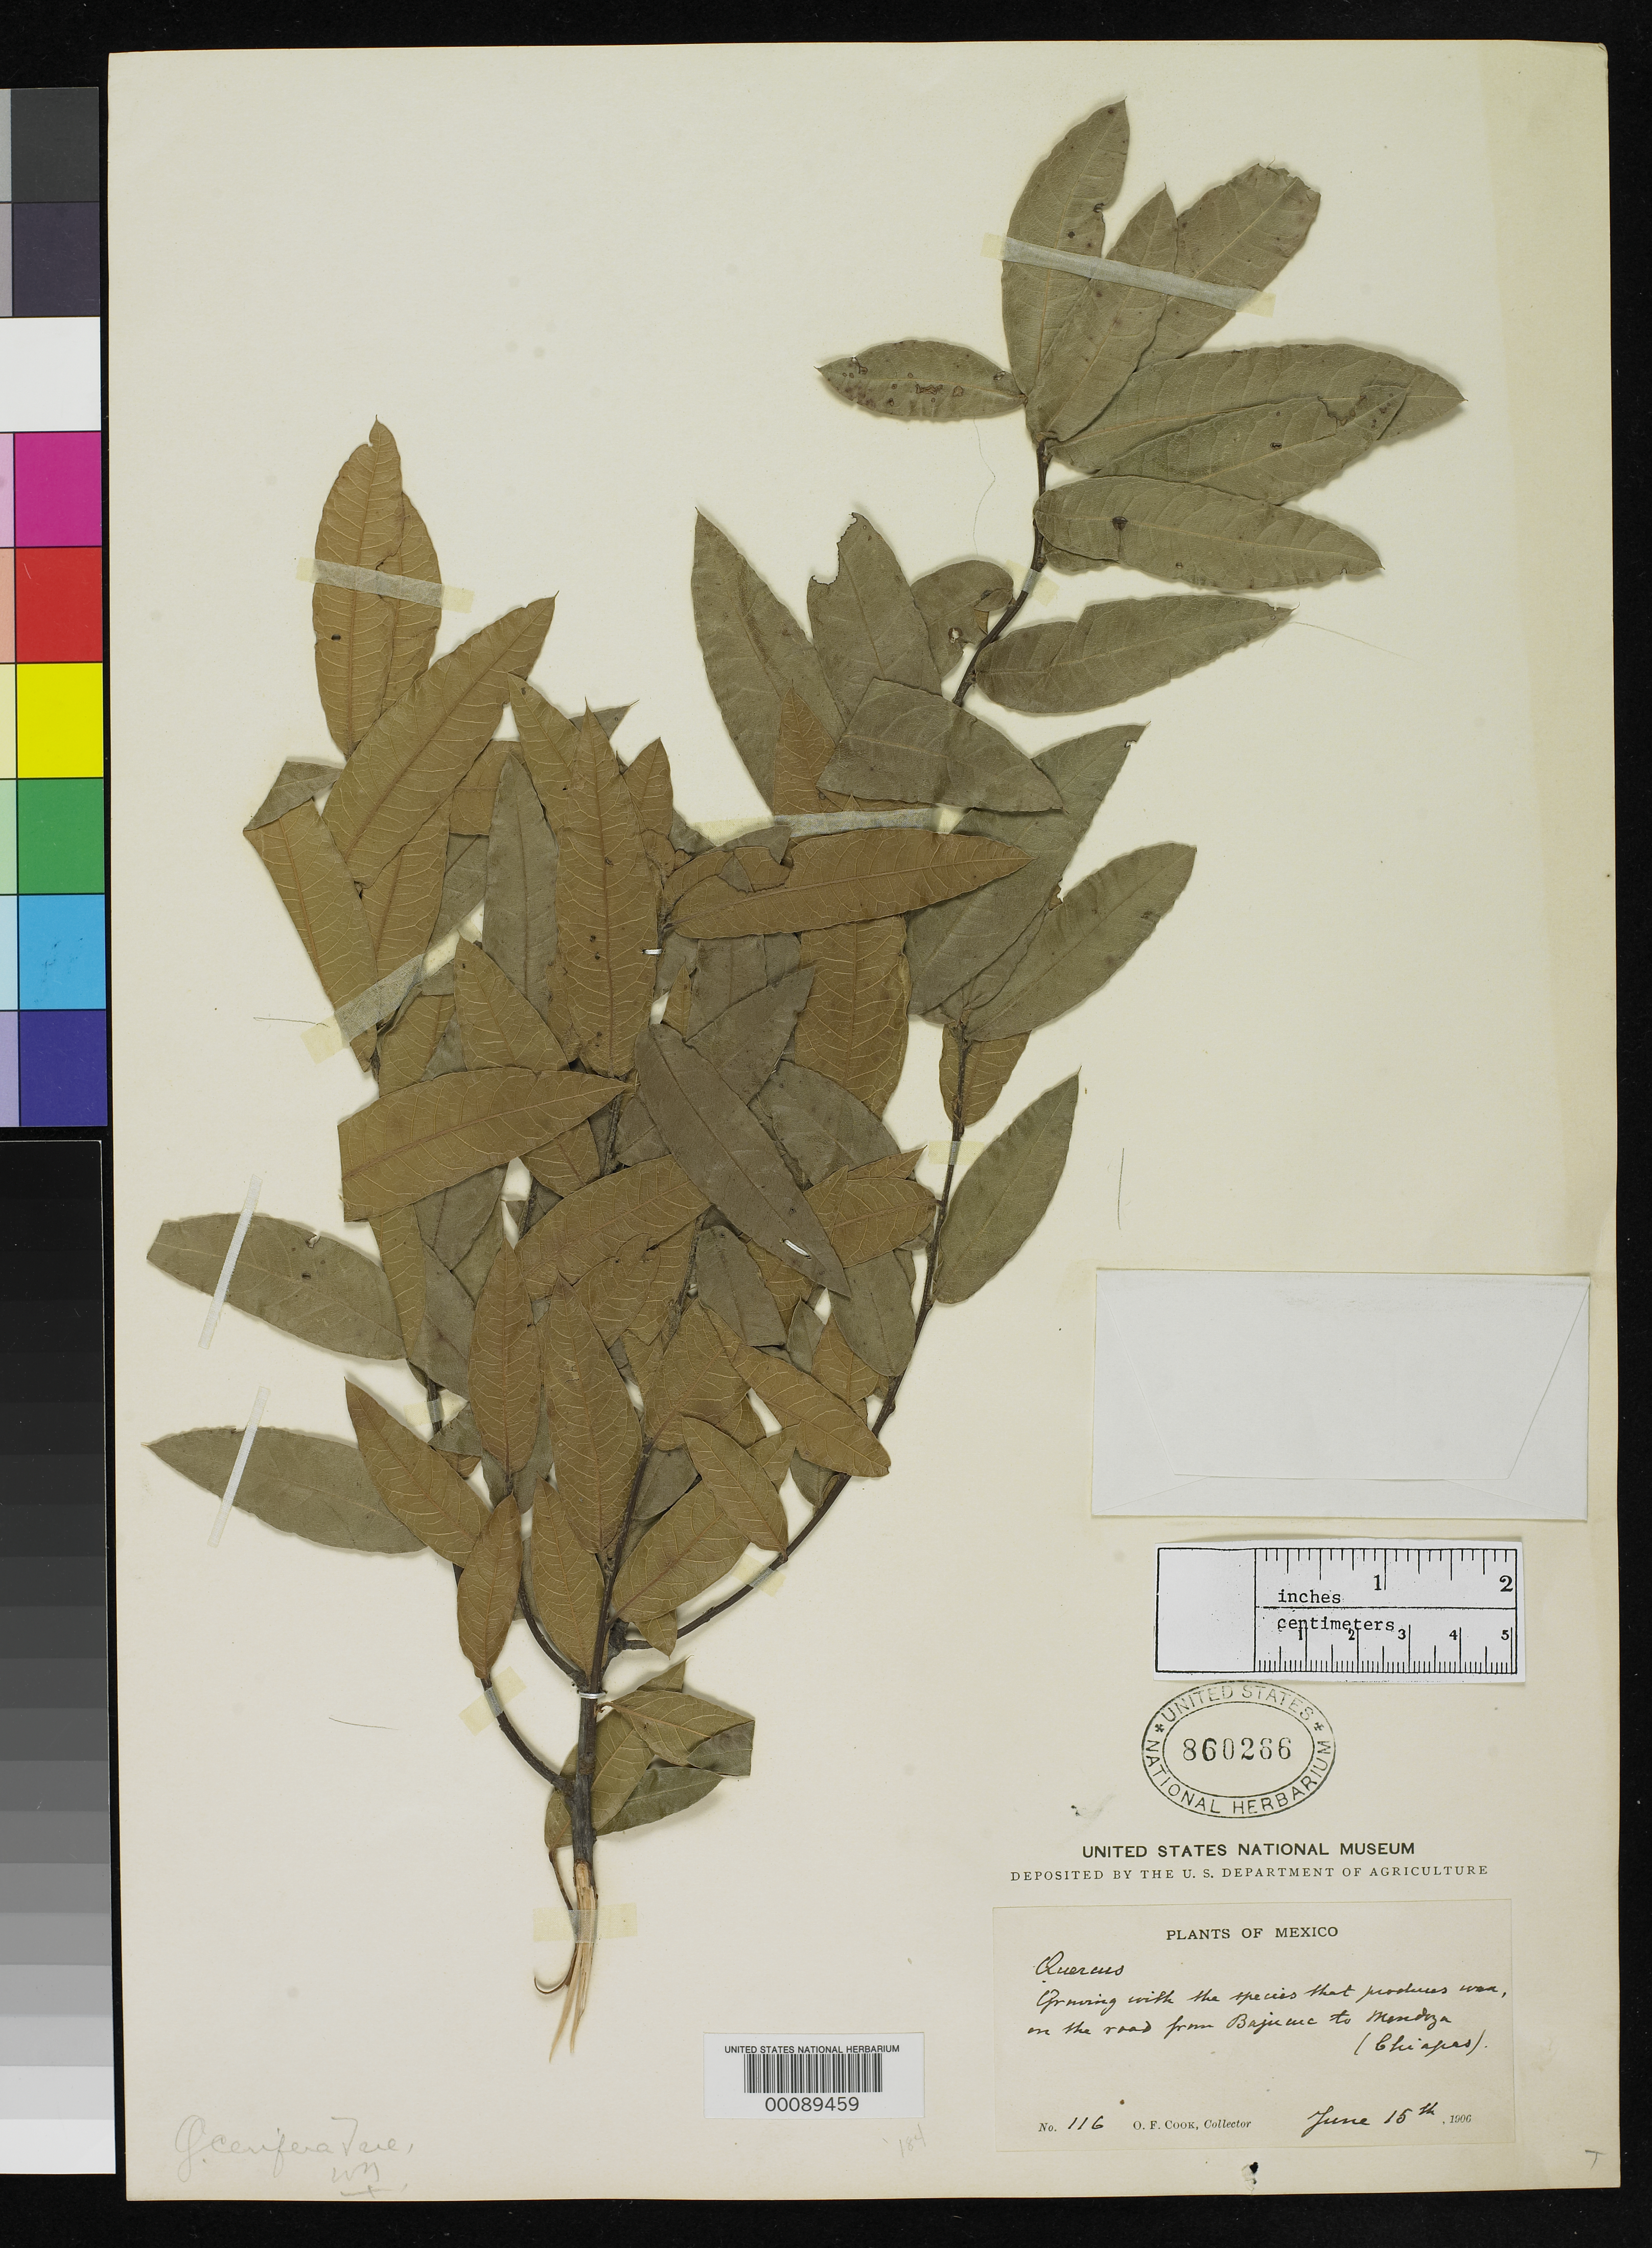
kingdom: Plantae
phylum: Tracheophyta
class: Magnoliopsida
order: Fagales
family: Fagaceae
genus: Quercus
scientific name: Quercus cerifera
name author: Trel.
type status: Isotype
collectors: O. F. Cook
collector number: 116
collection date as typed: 15 Jun 1906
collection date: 1906-06-15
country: Mexico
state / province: Chiapas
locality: Bajucua.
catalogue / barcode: US 860266